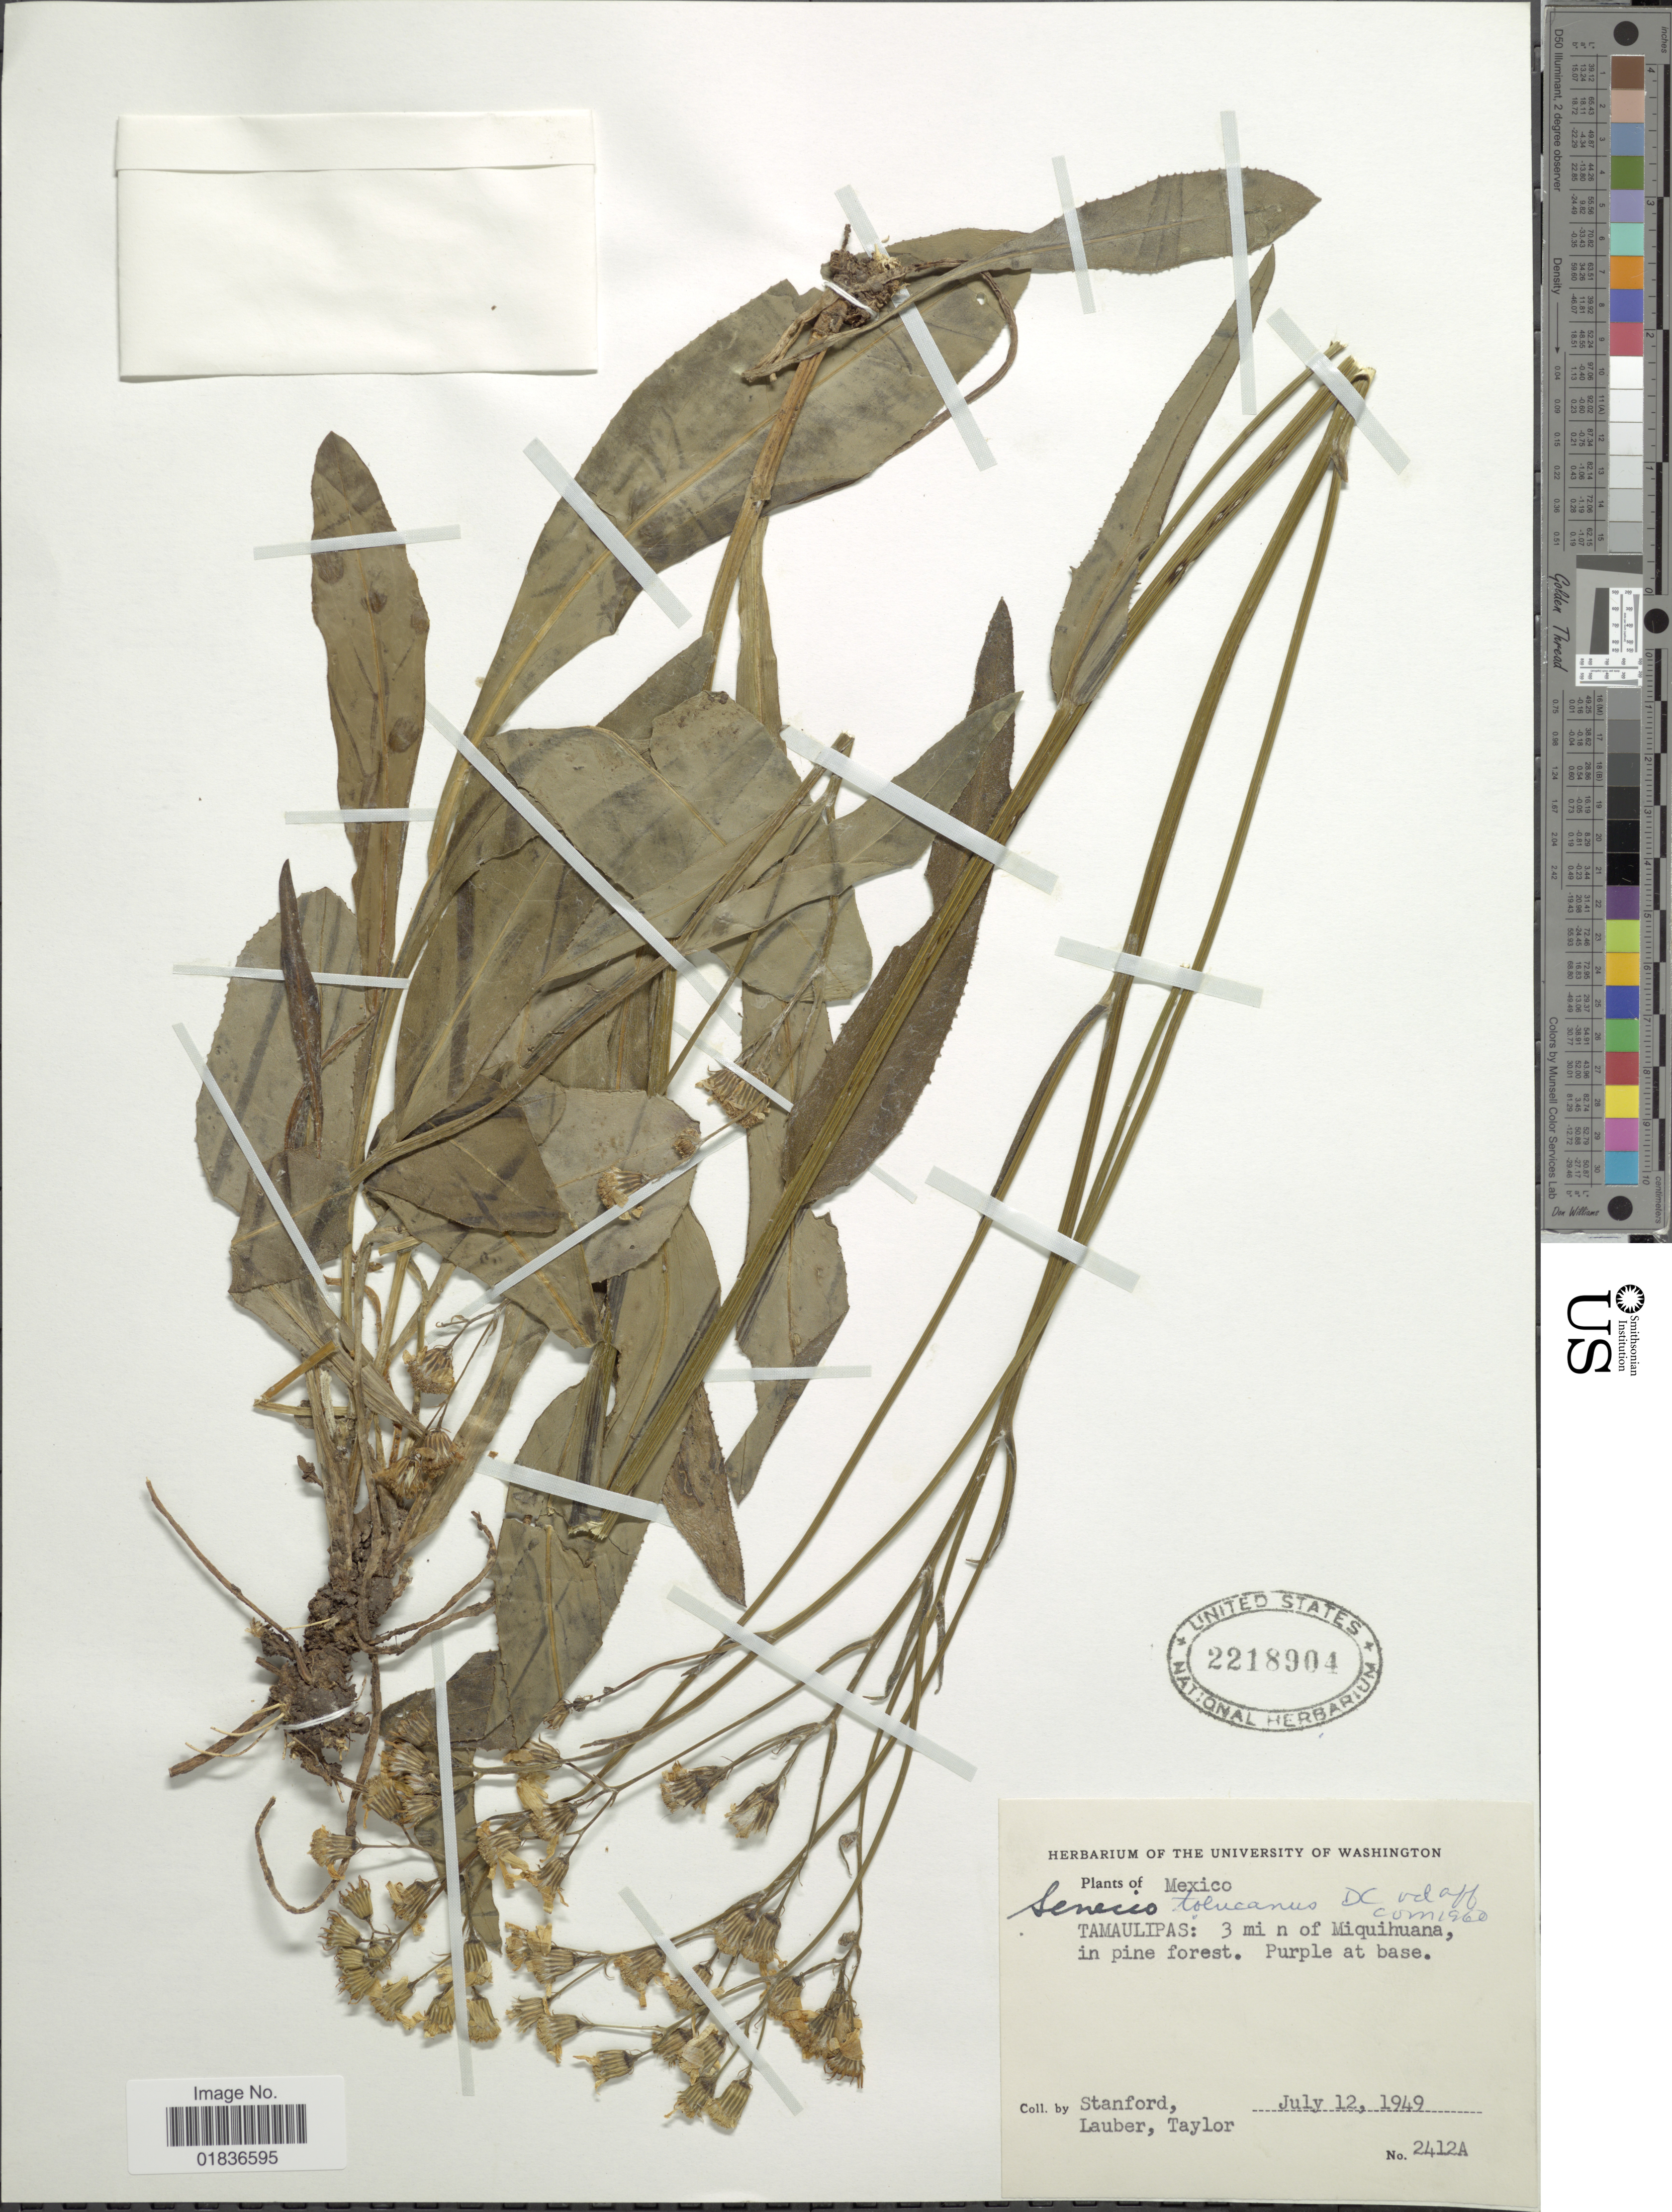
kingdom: Plantae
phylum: Tracheophyta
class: Magnoliopsida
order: Asterales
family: Asteraceae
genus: Senecio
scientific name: Senecio toluccanus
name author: DC.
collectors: -. Stanford, Lauber, -- & -- Taylor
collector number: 2412A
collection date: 1949-07-12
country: Mexico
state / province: Tamaulipas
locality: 3 mi n of Miquihuana, in pine forest.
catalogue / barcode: US 2218904